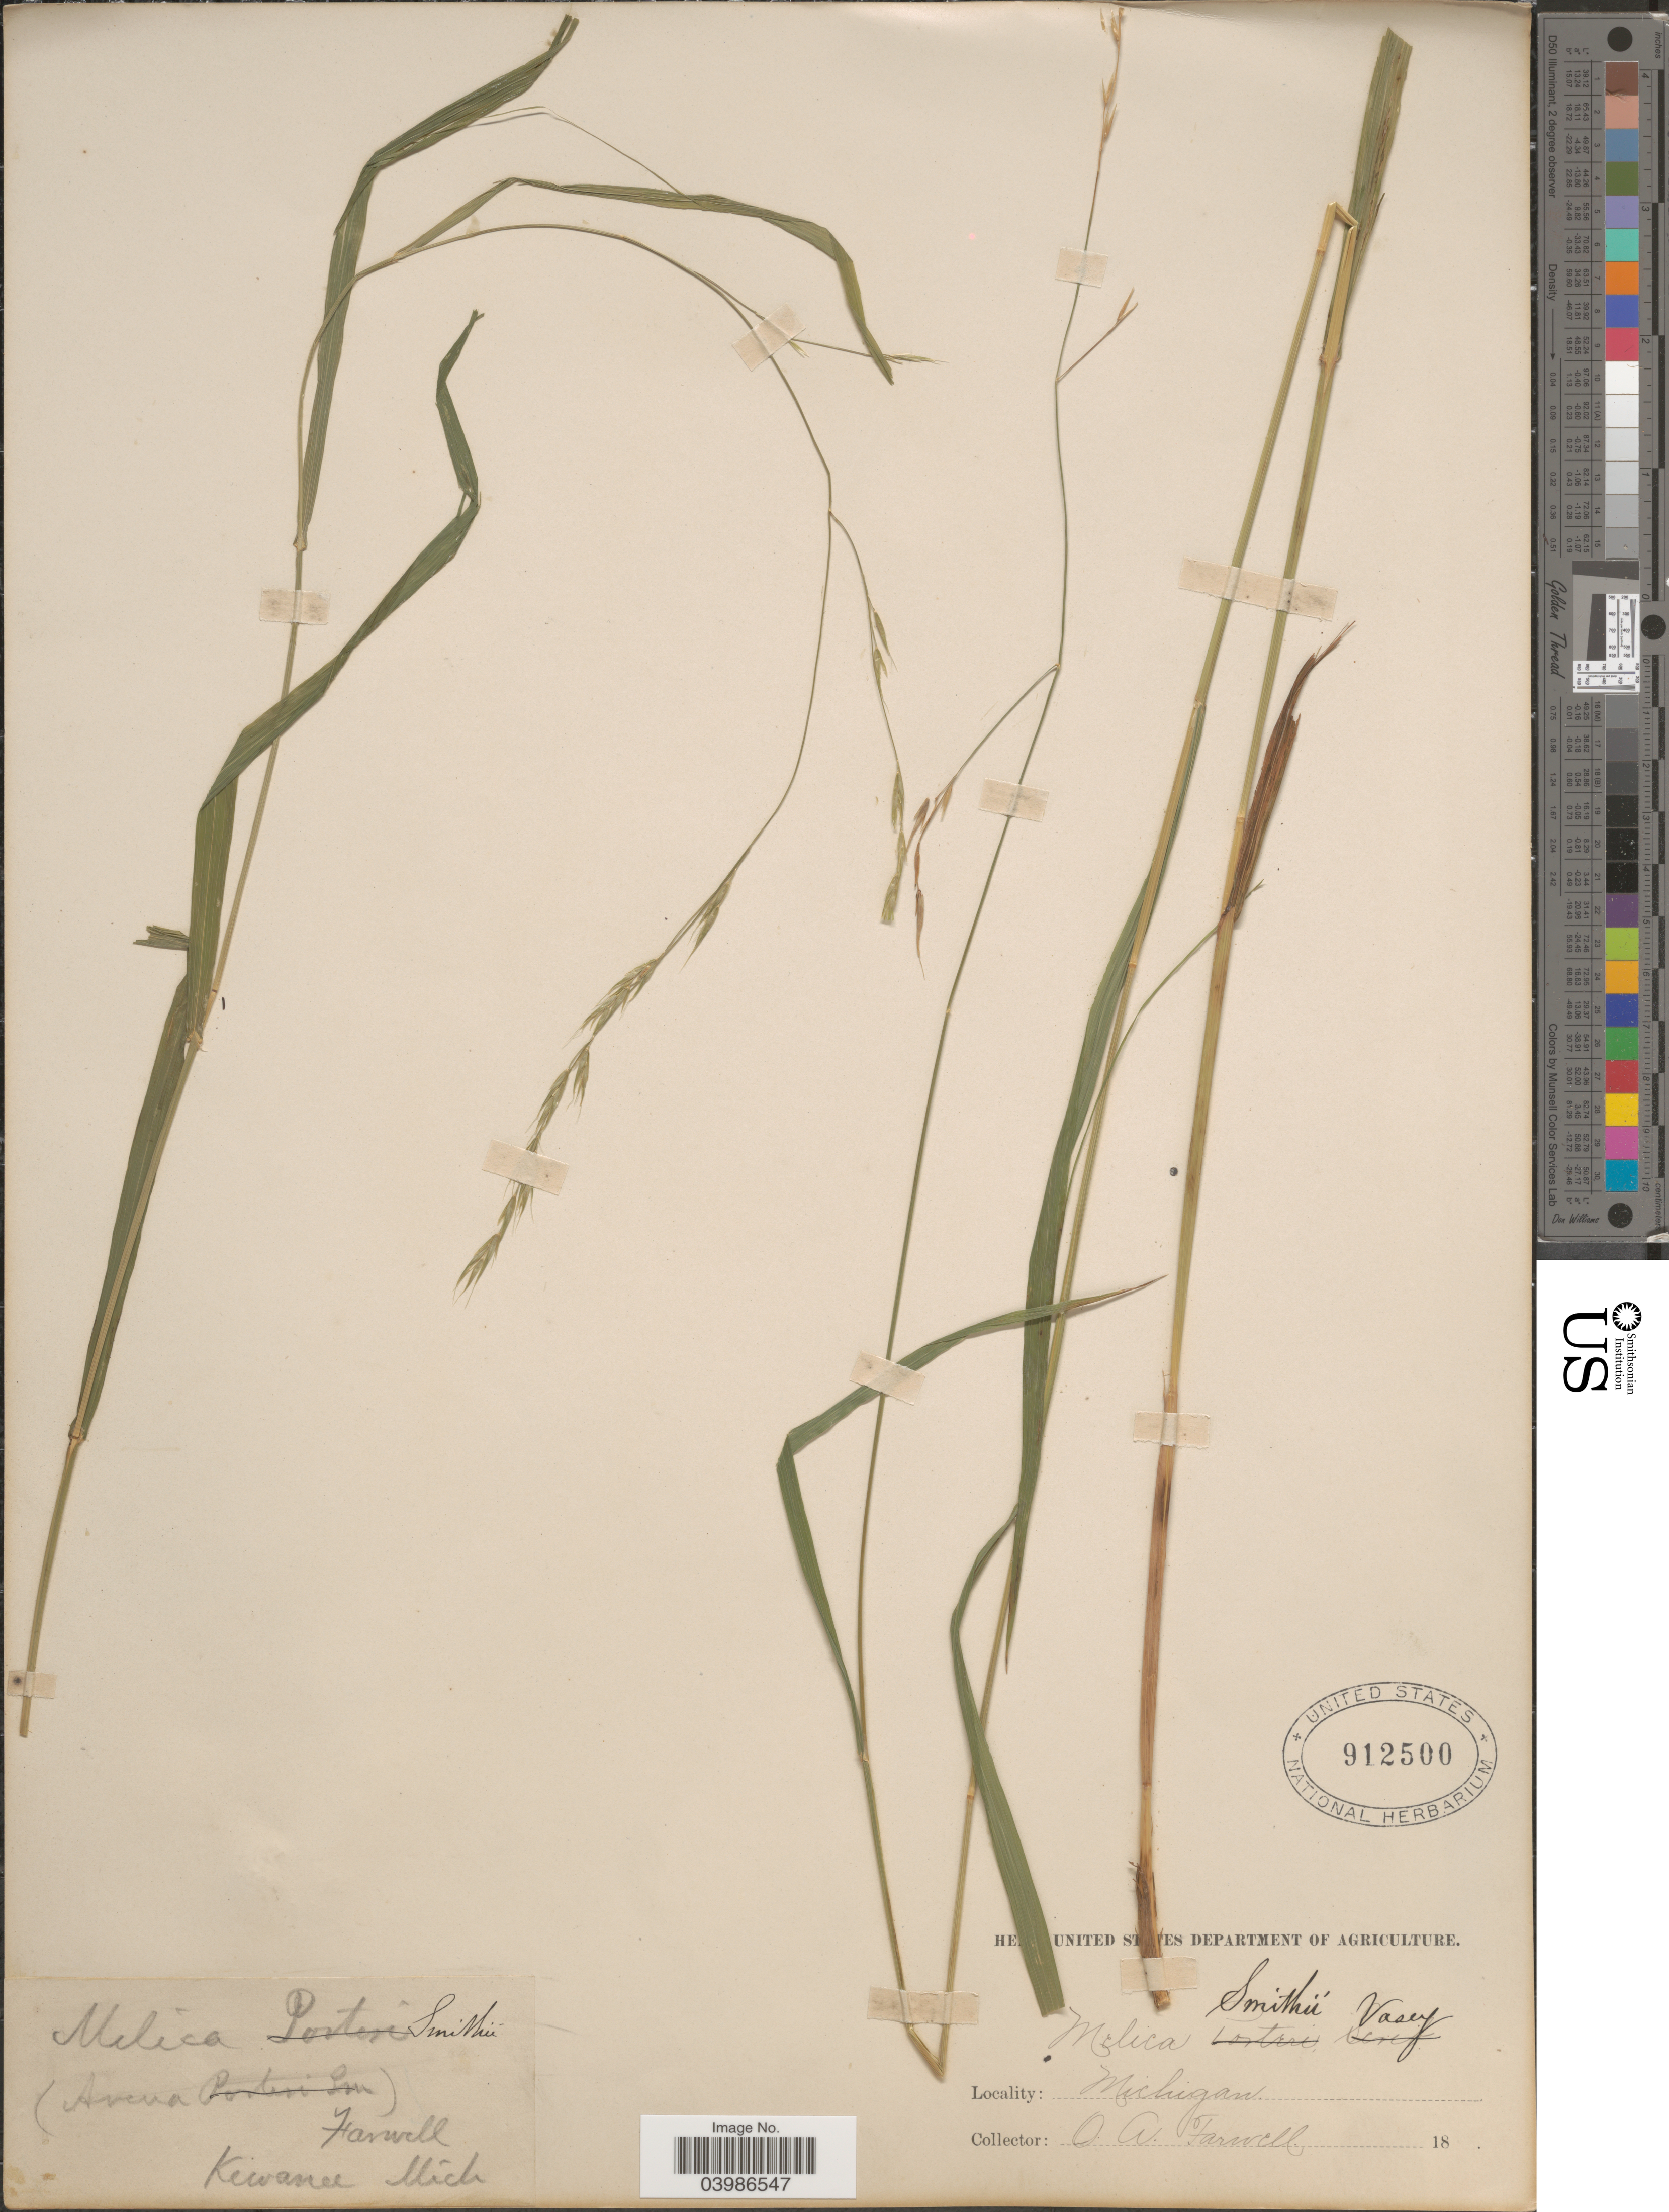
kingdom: Plantae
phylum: Tracheophyta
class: Liliopsida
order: Poales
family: Poaceae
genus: Melica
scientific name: Melica smithii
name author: (Porter ex A. Gray) Vasey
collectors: O. Farwell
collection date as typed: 18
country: United States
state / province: Michigan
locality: Kewanee.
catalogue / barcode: US 912500